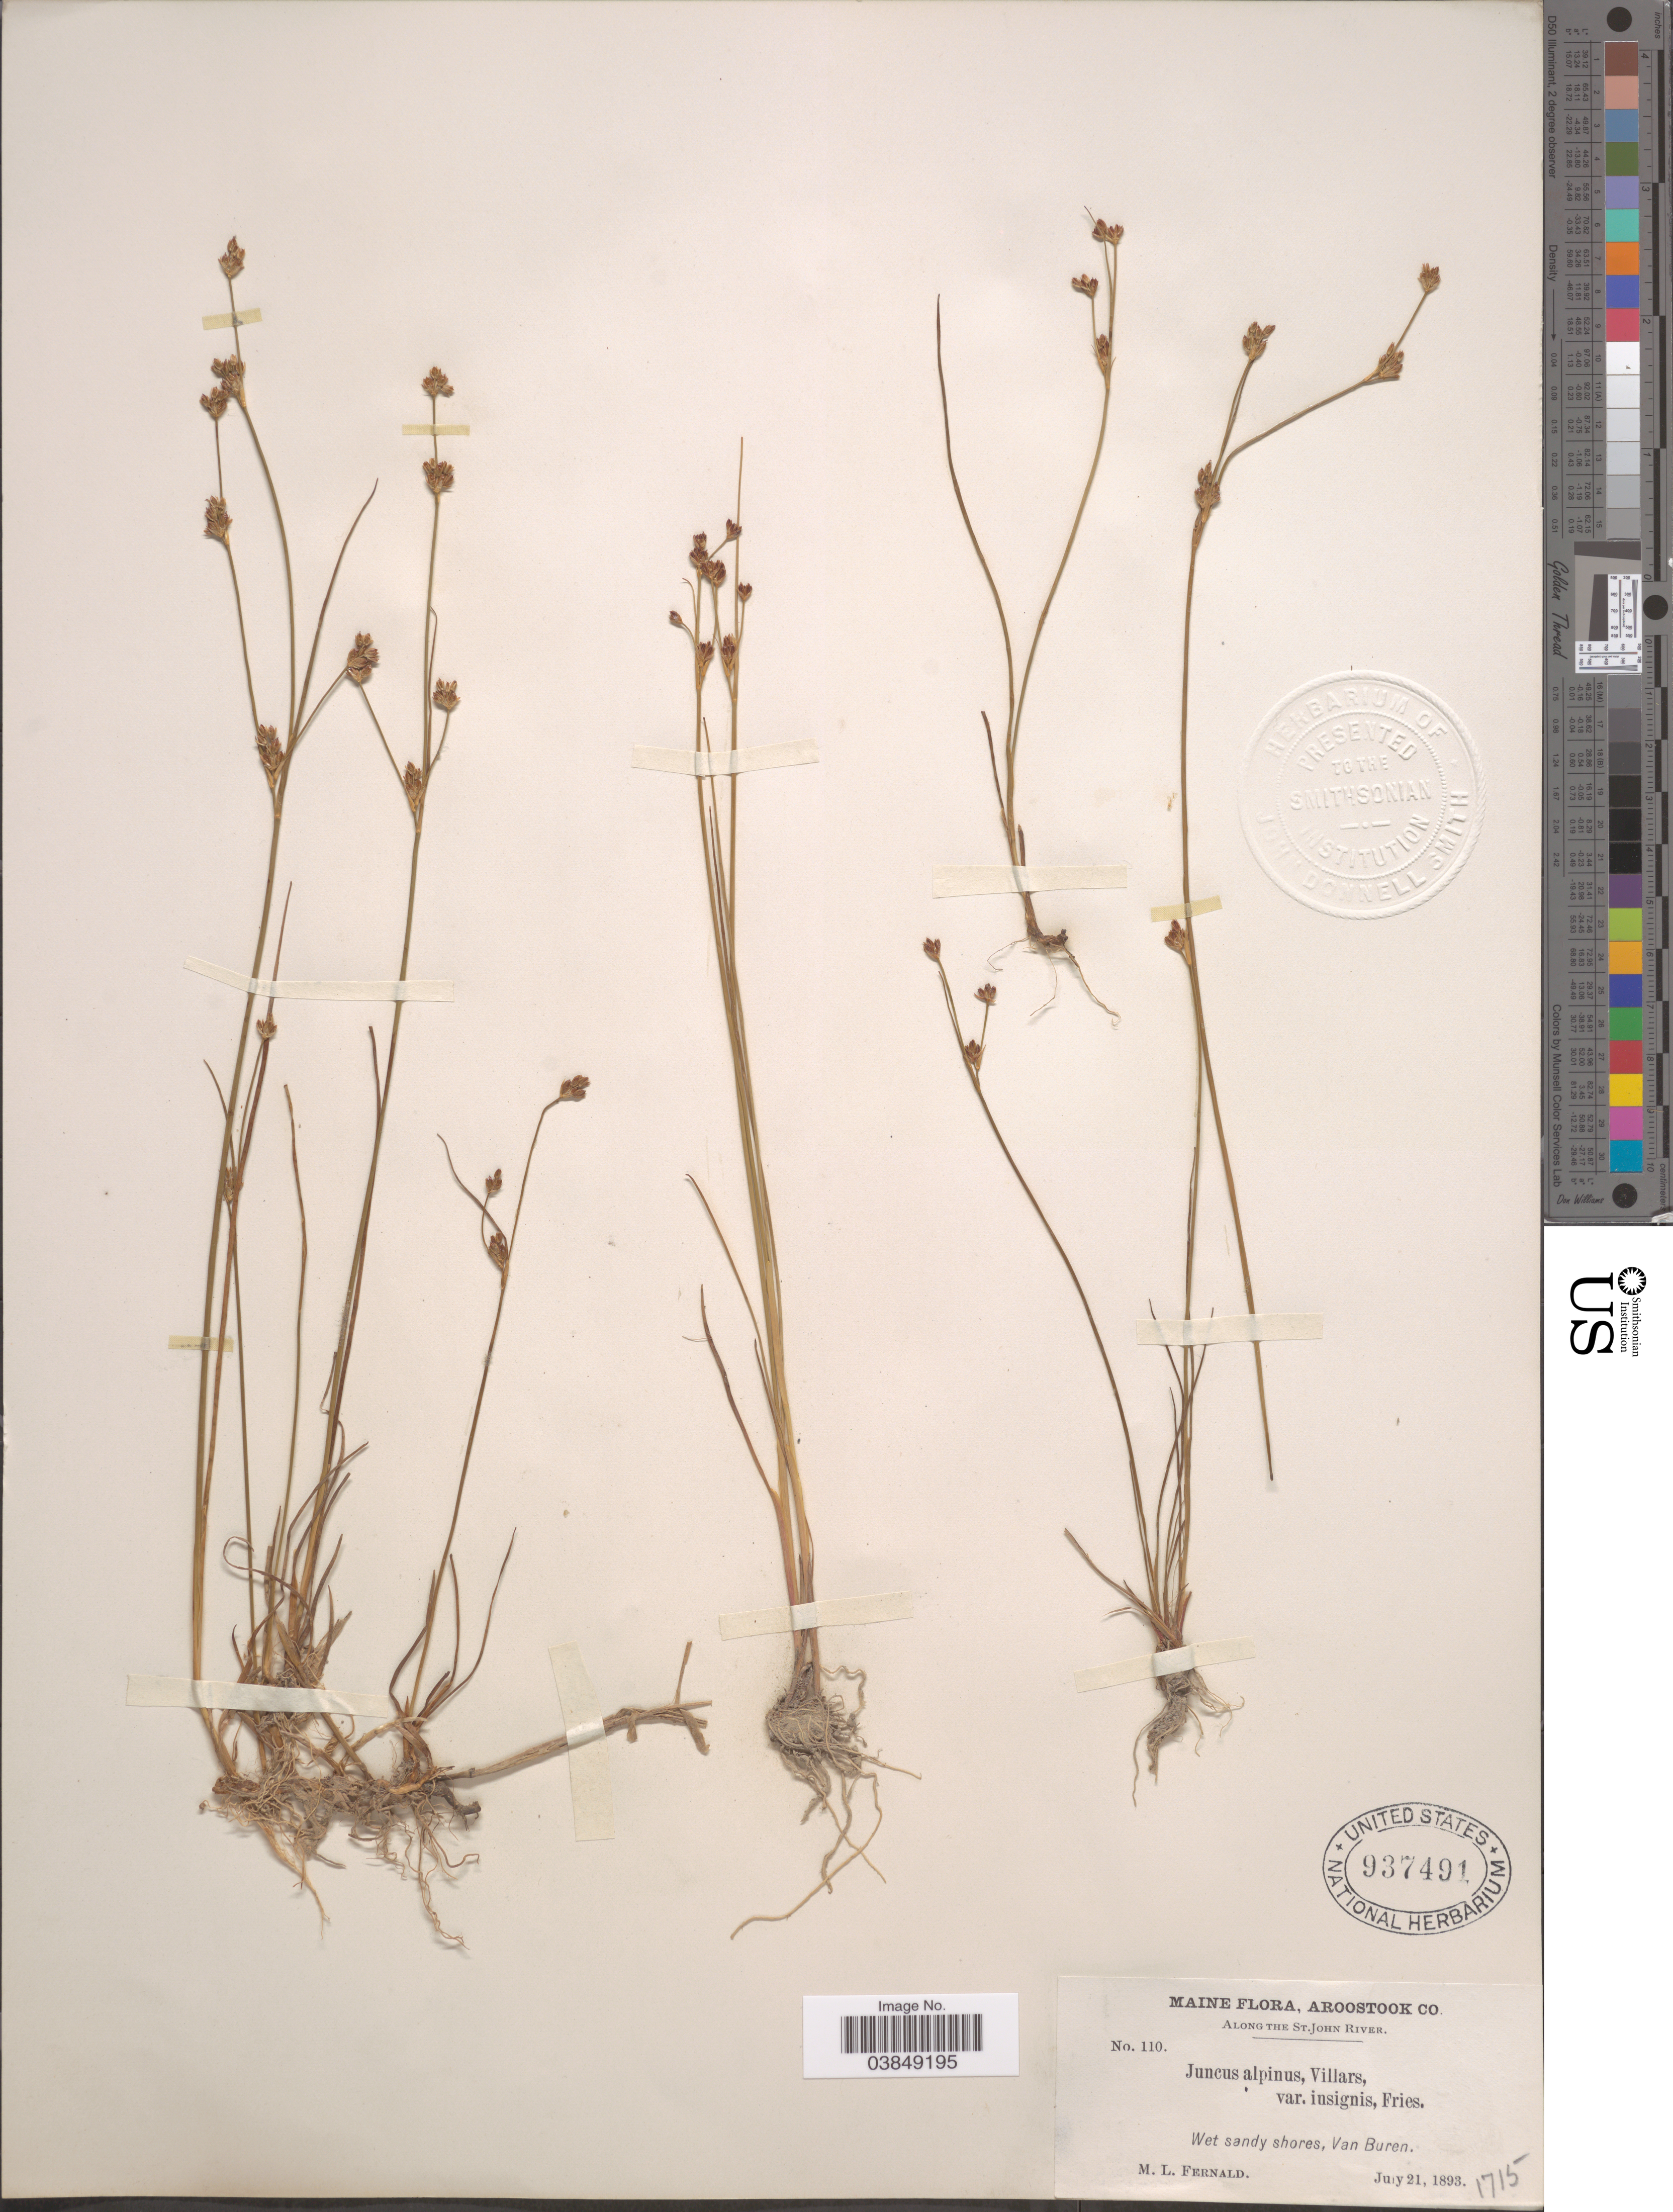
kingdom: Plantae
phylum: Tracheophyta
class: Liliopsida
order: Poales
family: Juncaceae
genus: Juncus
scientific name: Juncus alpinus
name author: Vill.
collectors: M. L. Fernald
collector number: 110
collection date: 1893-07-21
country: United States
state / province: Maine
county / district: Aroostook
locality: Along the St. John River. West sandy shores, Van Buren.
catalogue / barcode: US 937491